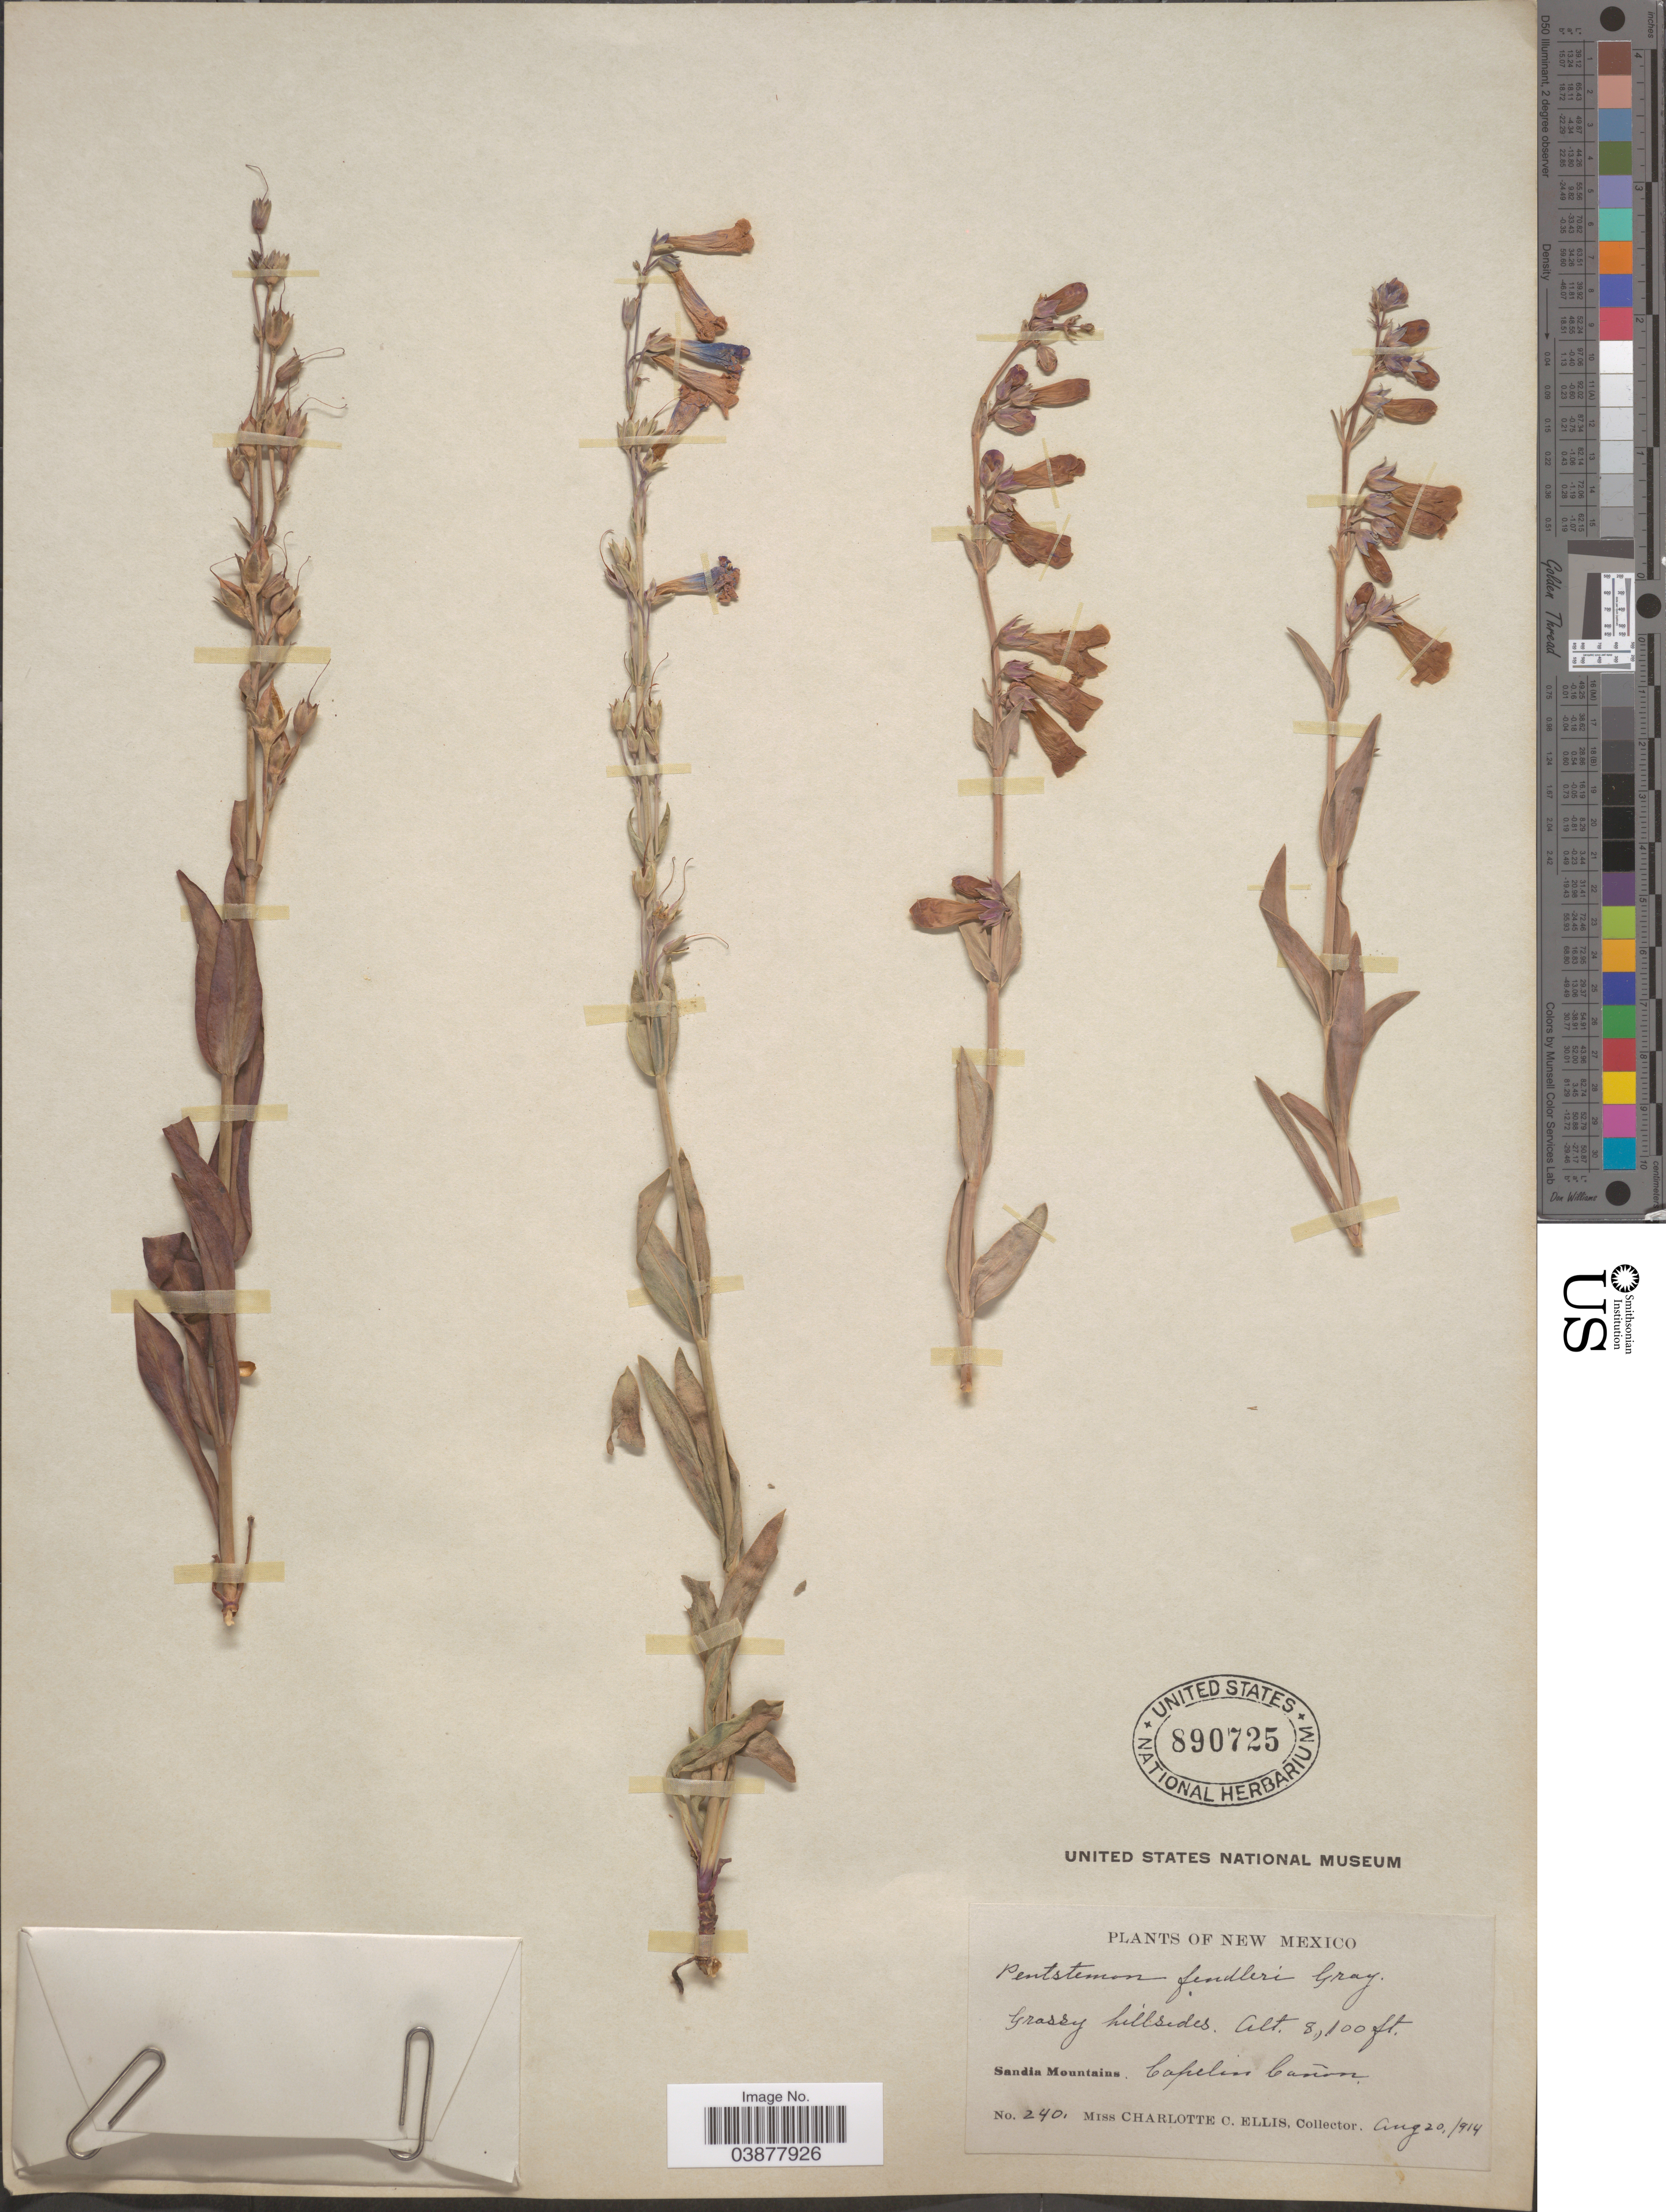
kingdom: Plantae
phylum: Tracheophyta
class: Magnoliopsida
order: Lamiales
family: Plantaginaceae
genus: Penstemon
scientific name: Penstemon secundiflorus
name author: Benth.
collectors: C. C. Ellis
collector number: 240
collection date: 1914-08-20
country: United States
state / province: New Mexico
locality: Sandia Mountains. Capelin Cañon.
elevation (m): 2469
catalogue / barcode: US 890725